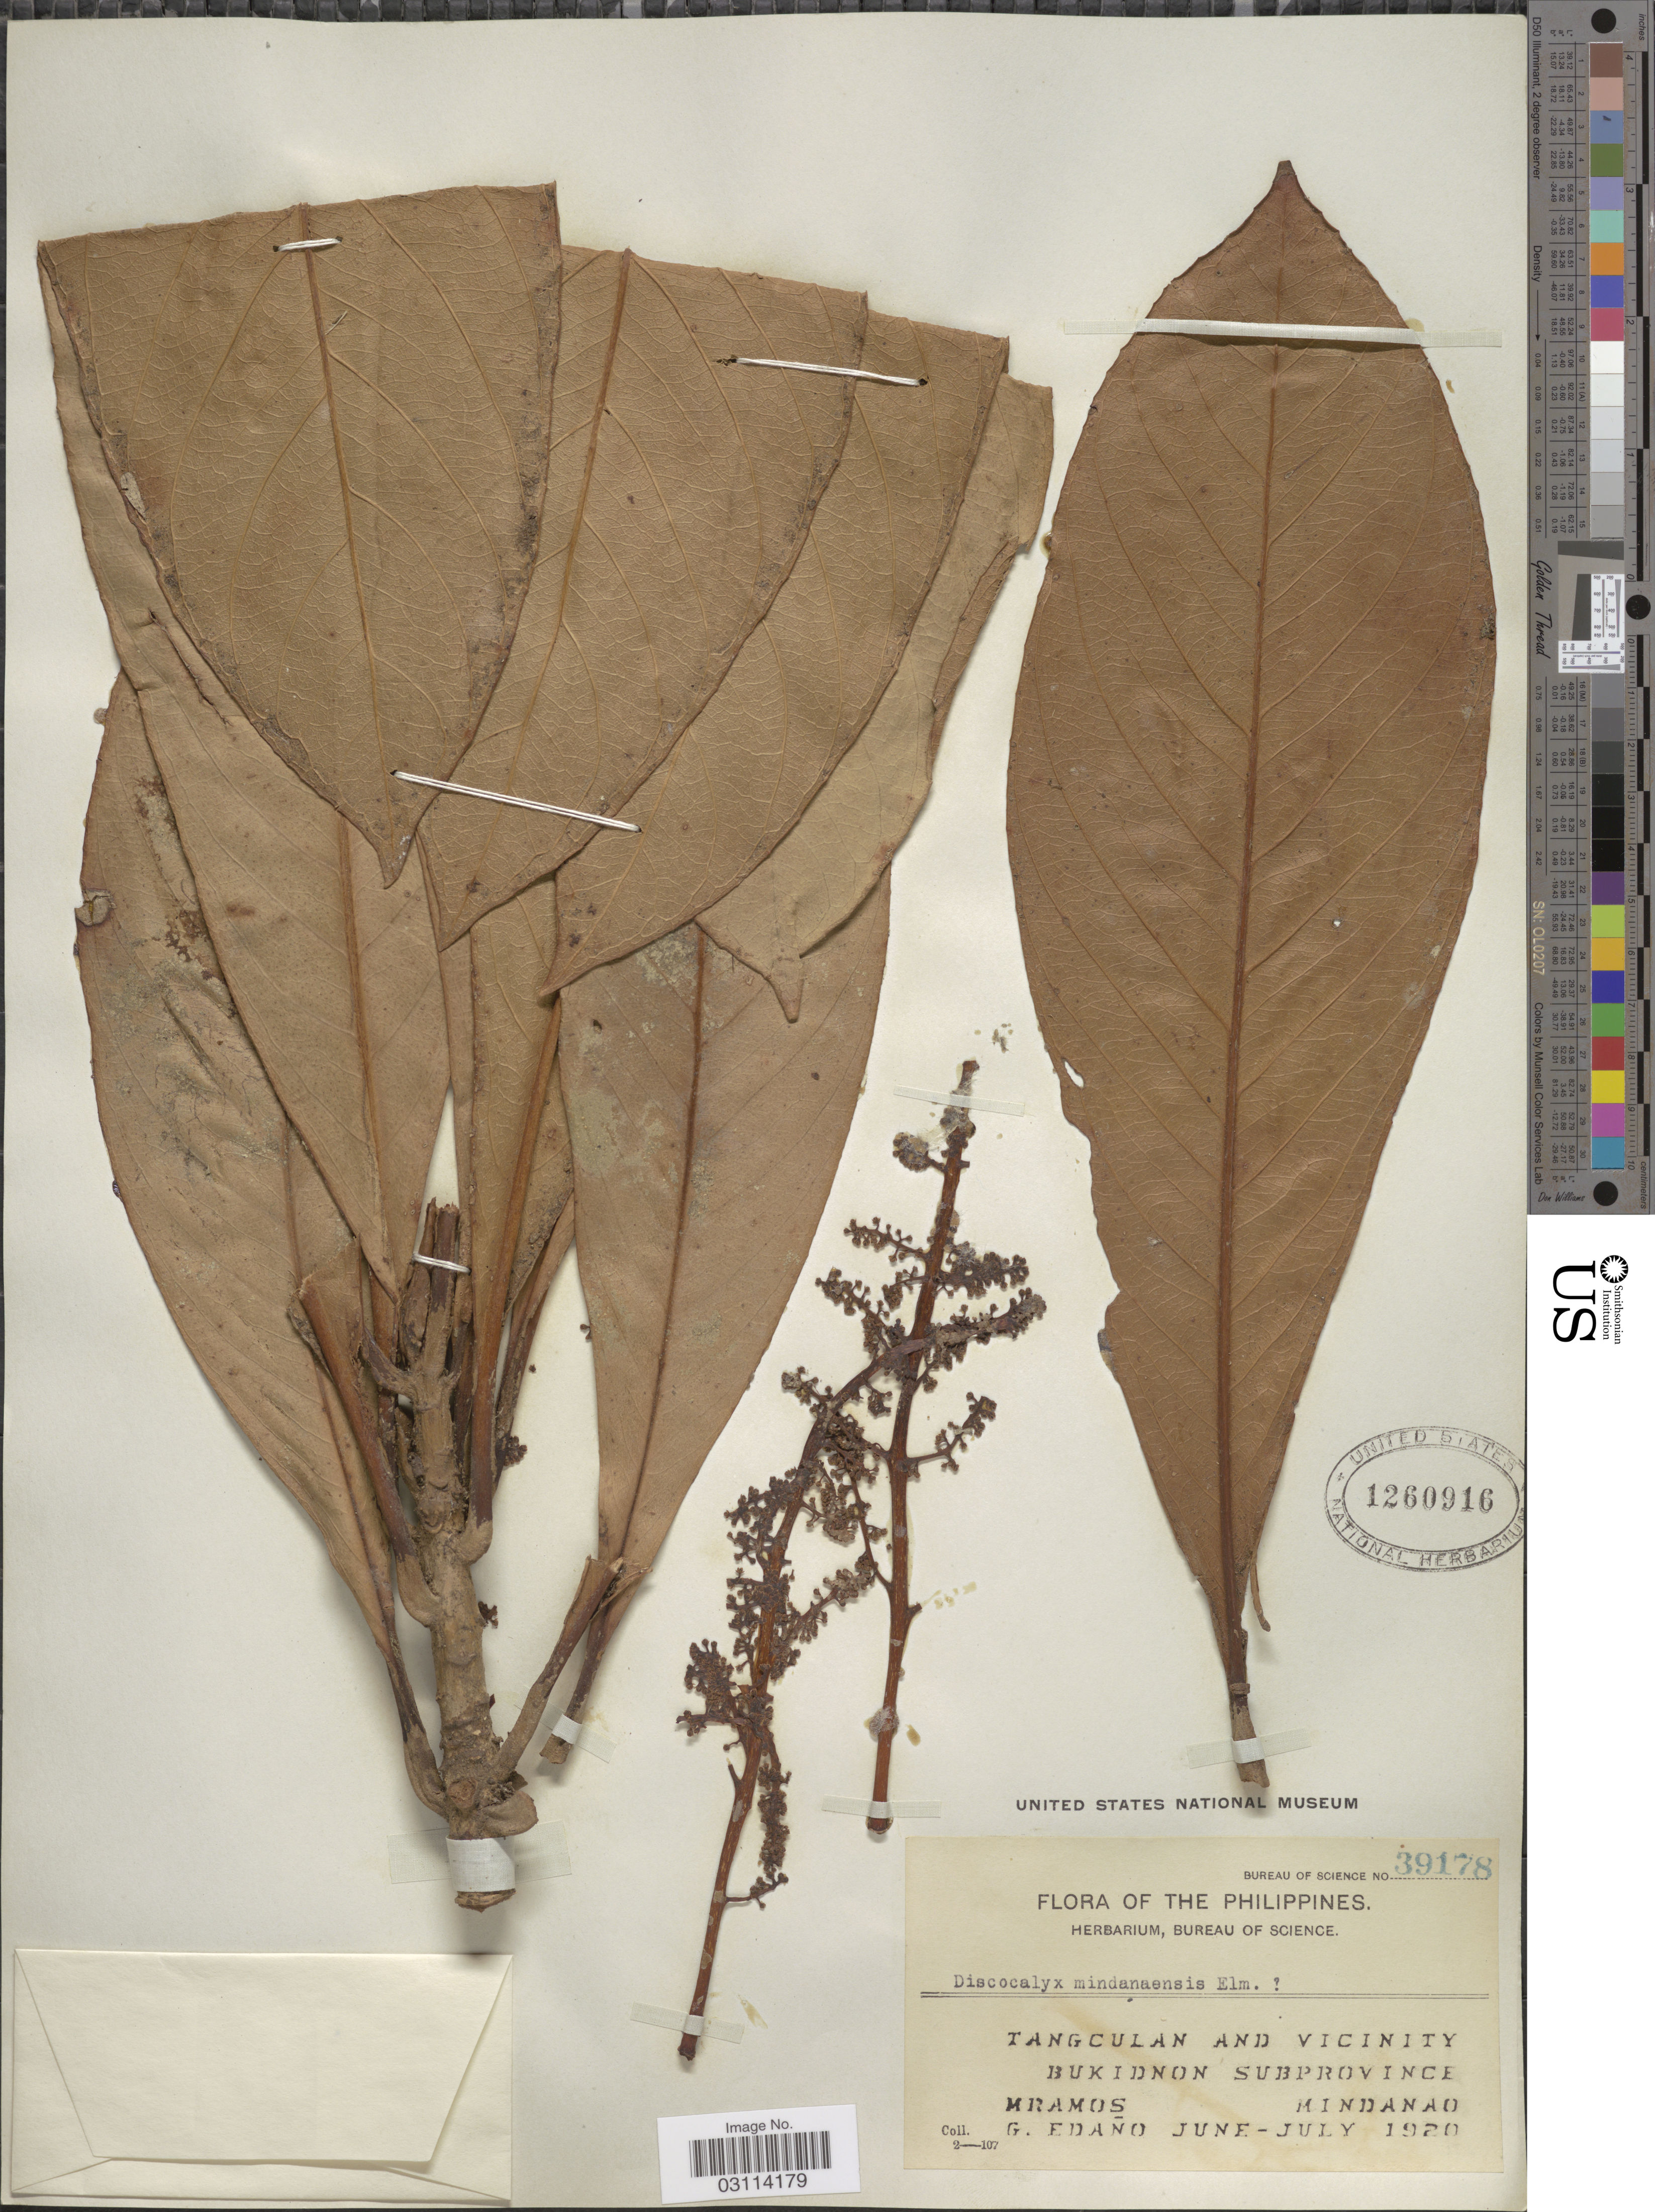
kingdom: Plantae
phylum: Tracheophyta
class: Magnoliopsida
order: Ericales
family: Primulaceae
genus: Discocalyx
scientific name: Discocalyx mindanaensis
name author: Elmer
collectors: M. Ramos & G. Edaño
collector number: Bureau of Science 39178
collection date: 1920-06/1920-07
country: Philippines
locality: Tangculan and vicinity, Bukidnon Subprovince, Mindanao.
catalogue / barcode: US 1260916